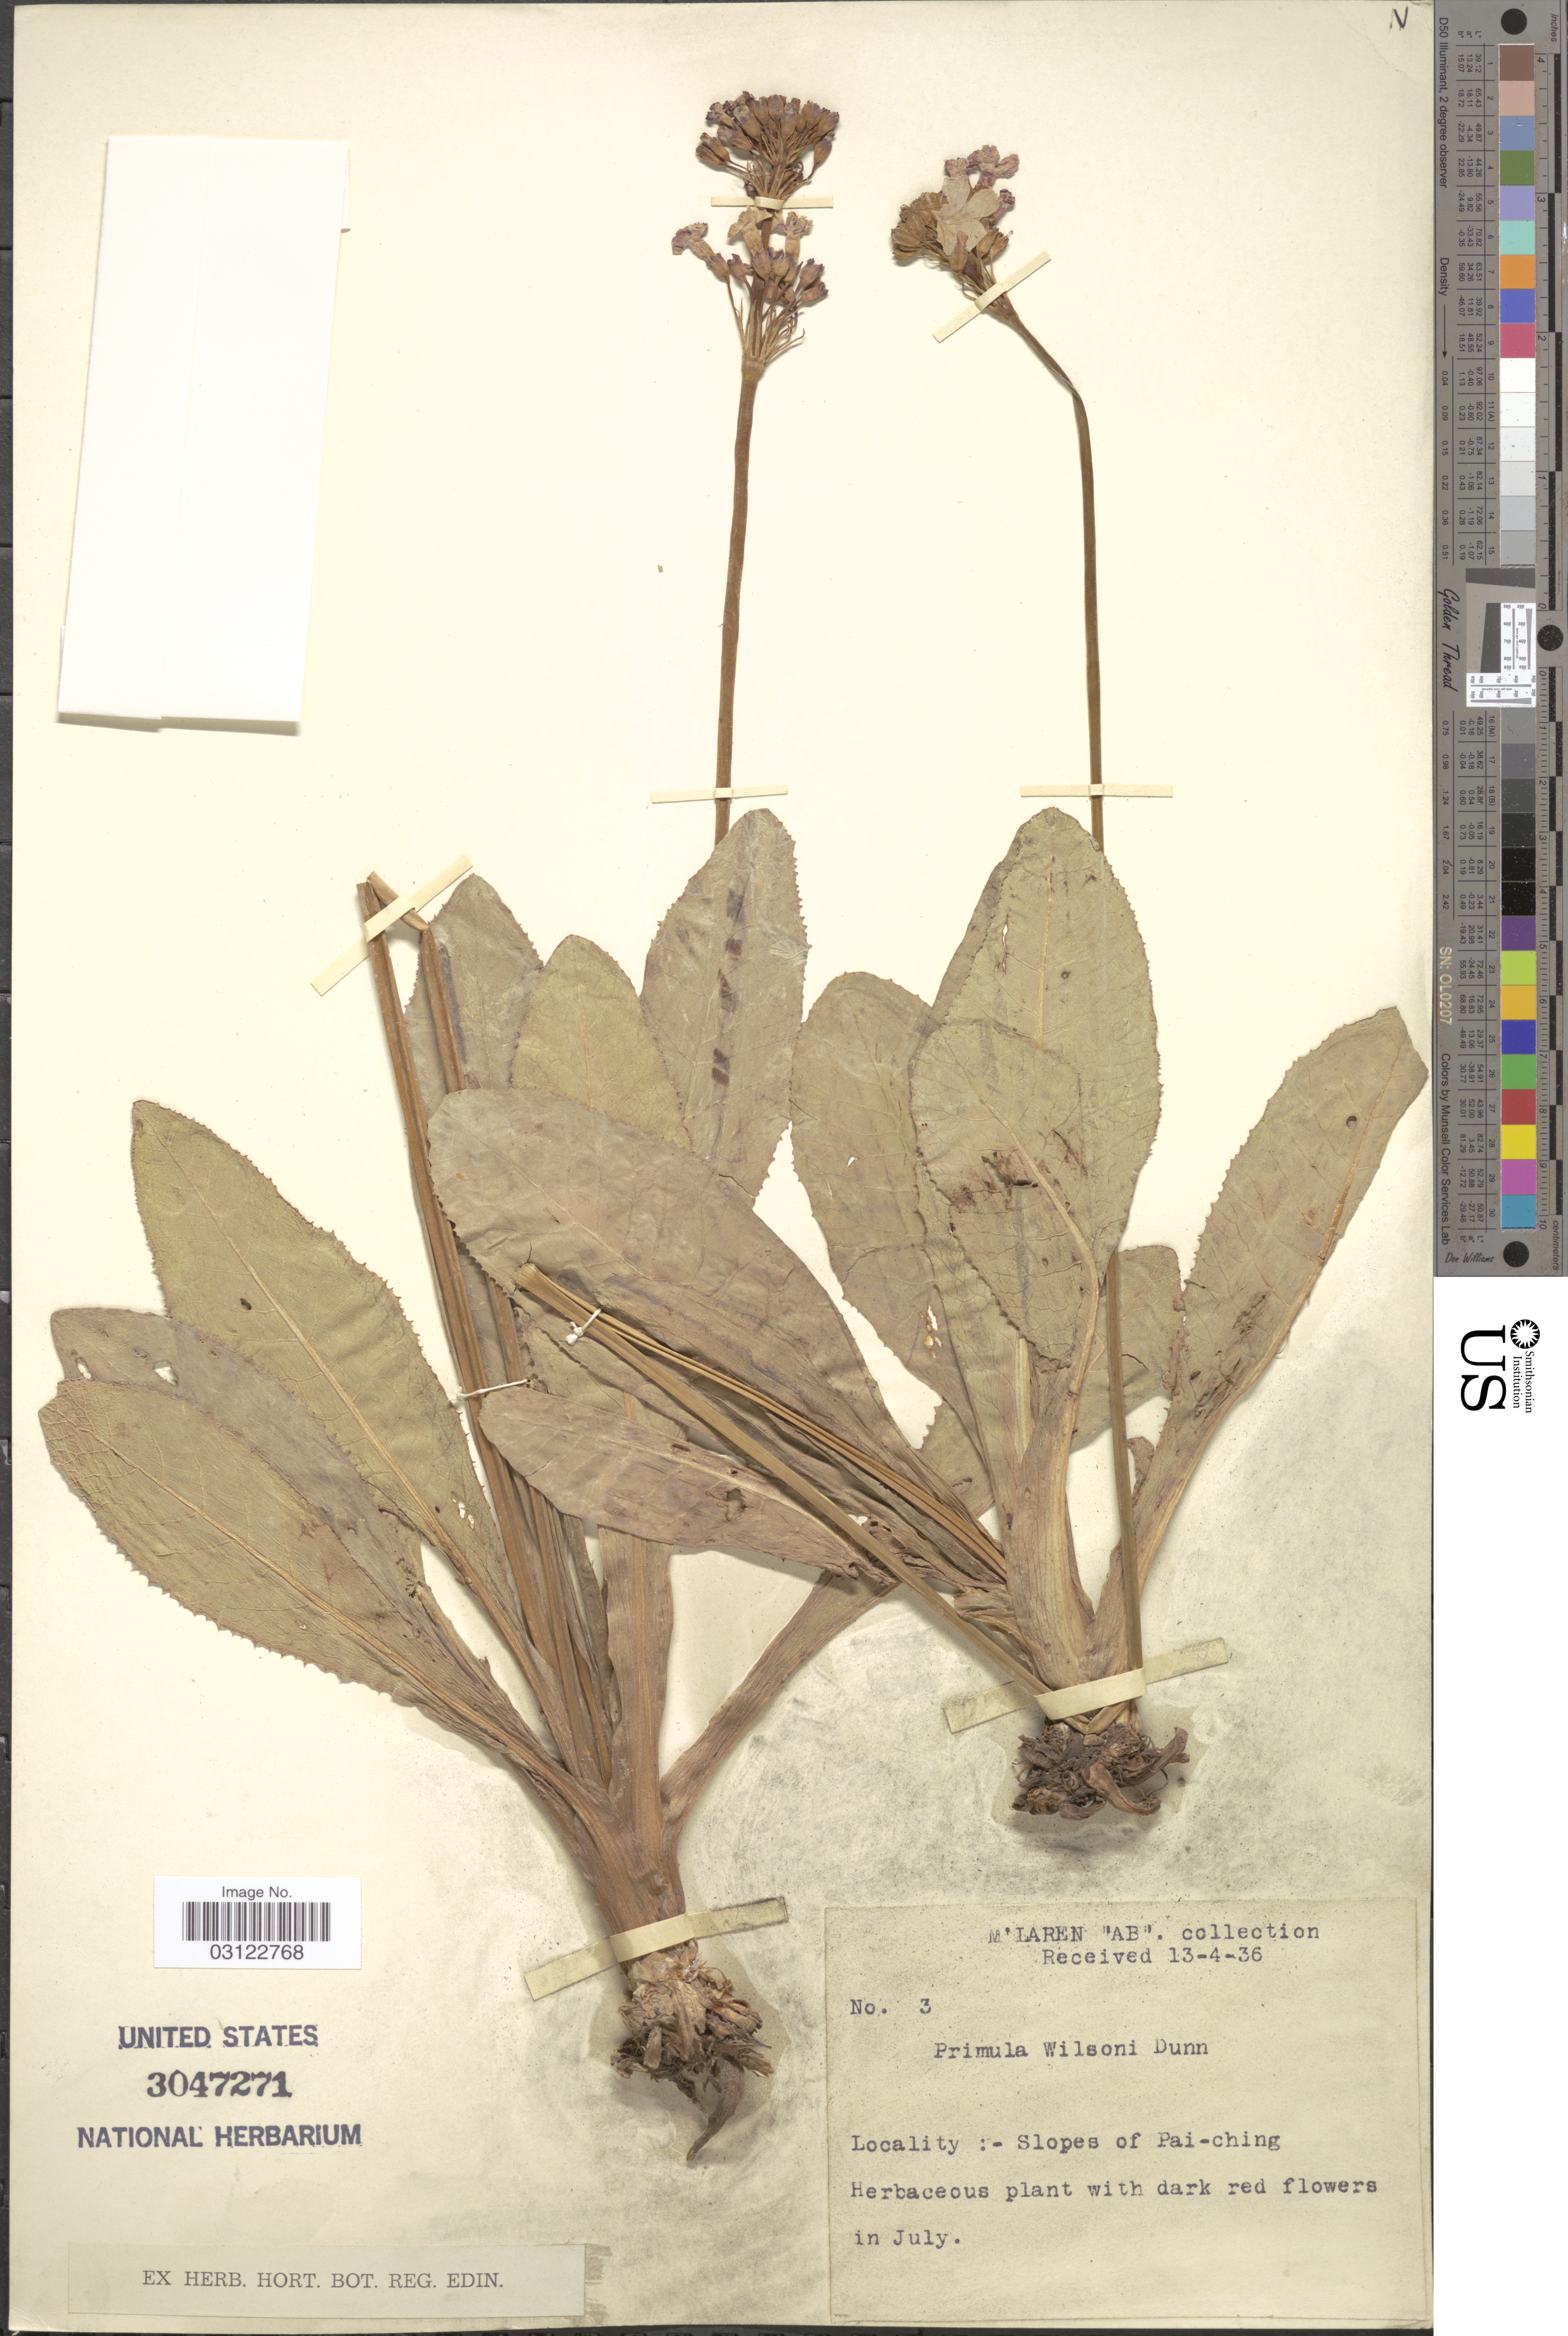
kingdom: Plantae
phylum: Tracheophyta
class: Magnoliopsida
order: Ericales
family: Primulaceae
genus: Primula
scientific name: Primula wilsonii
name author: Dunn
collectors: McLaren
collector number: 3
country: China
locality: Slopes of Pai-ching.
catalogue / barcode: US 3047271